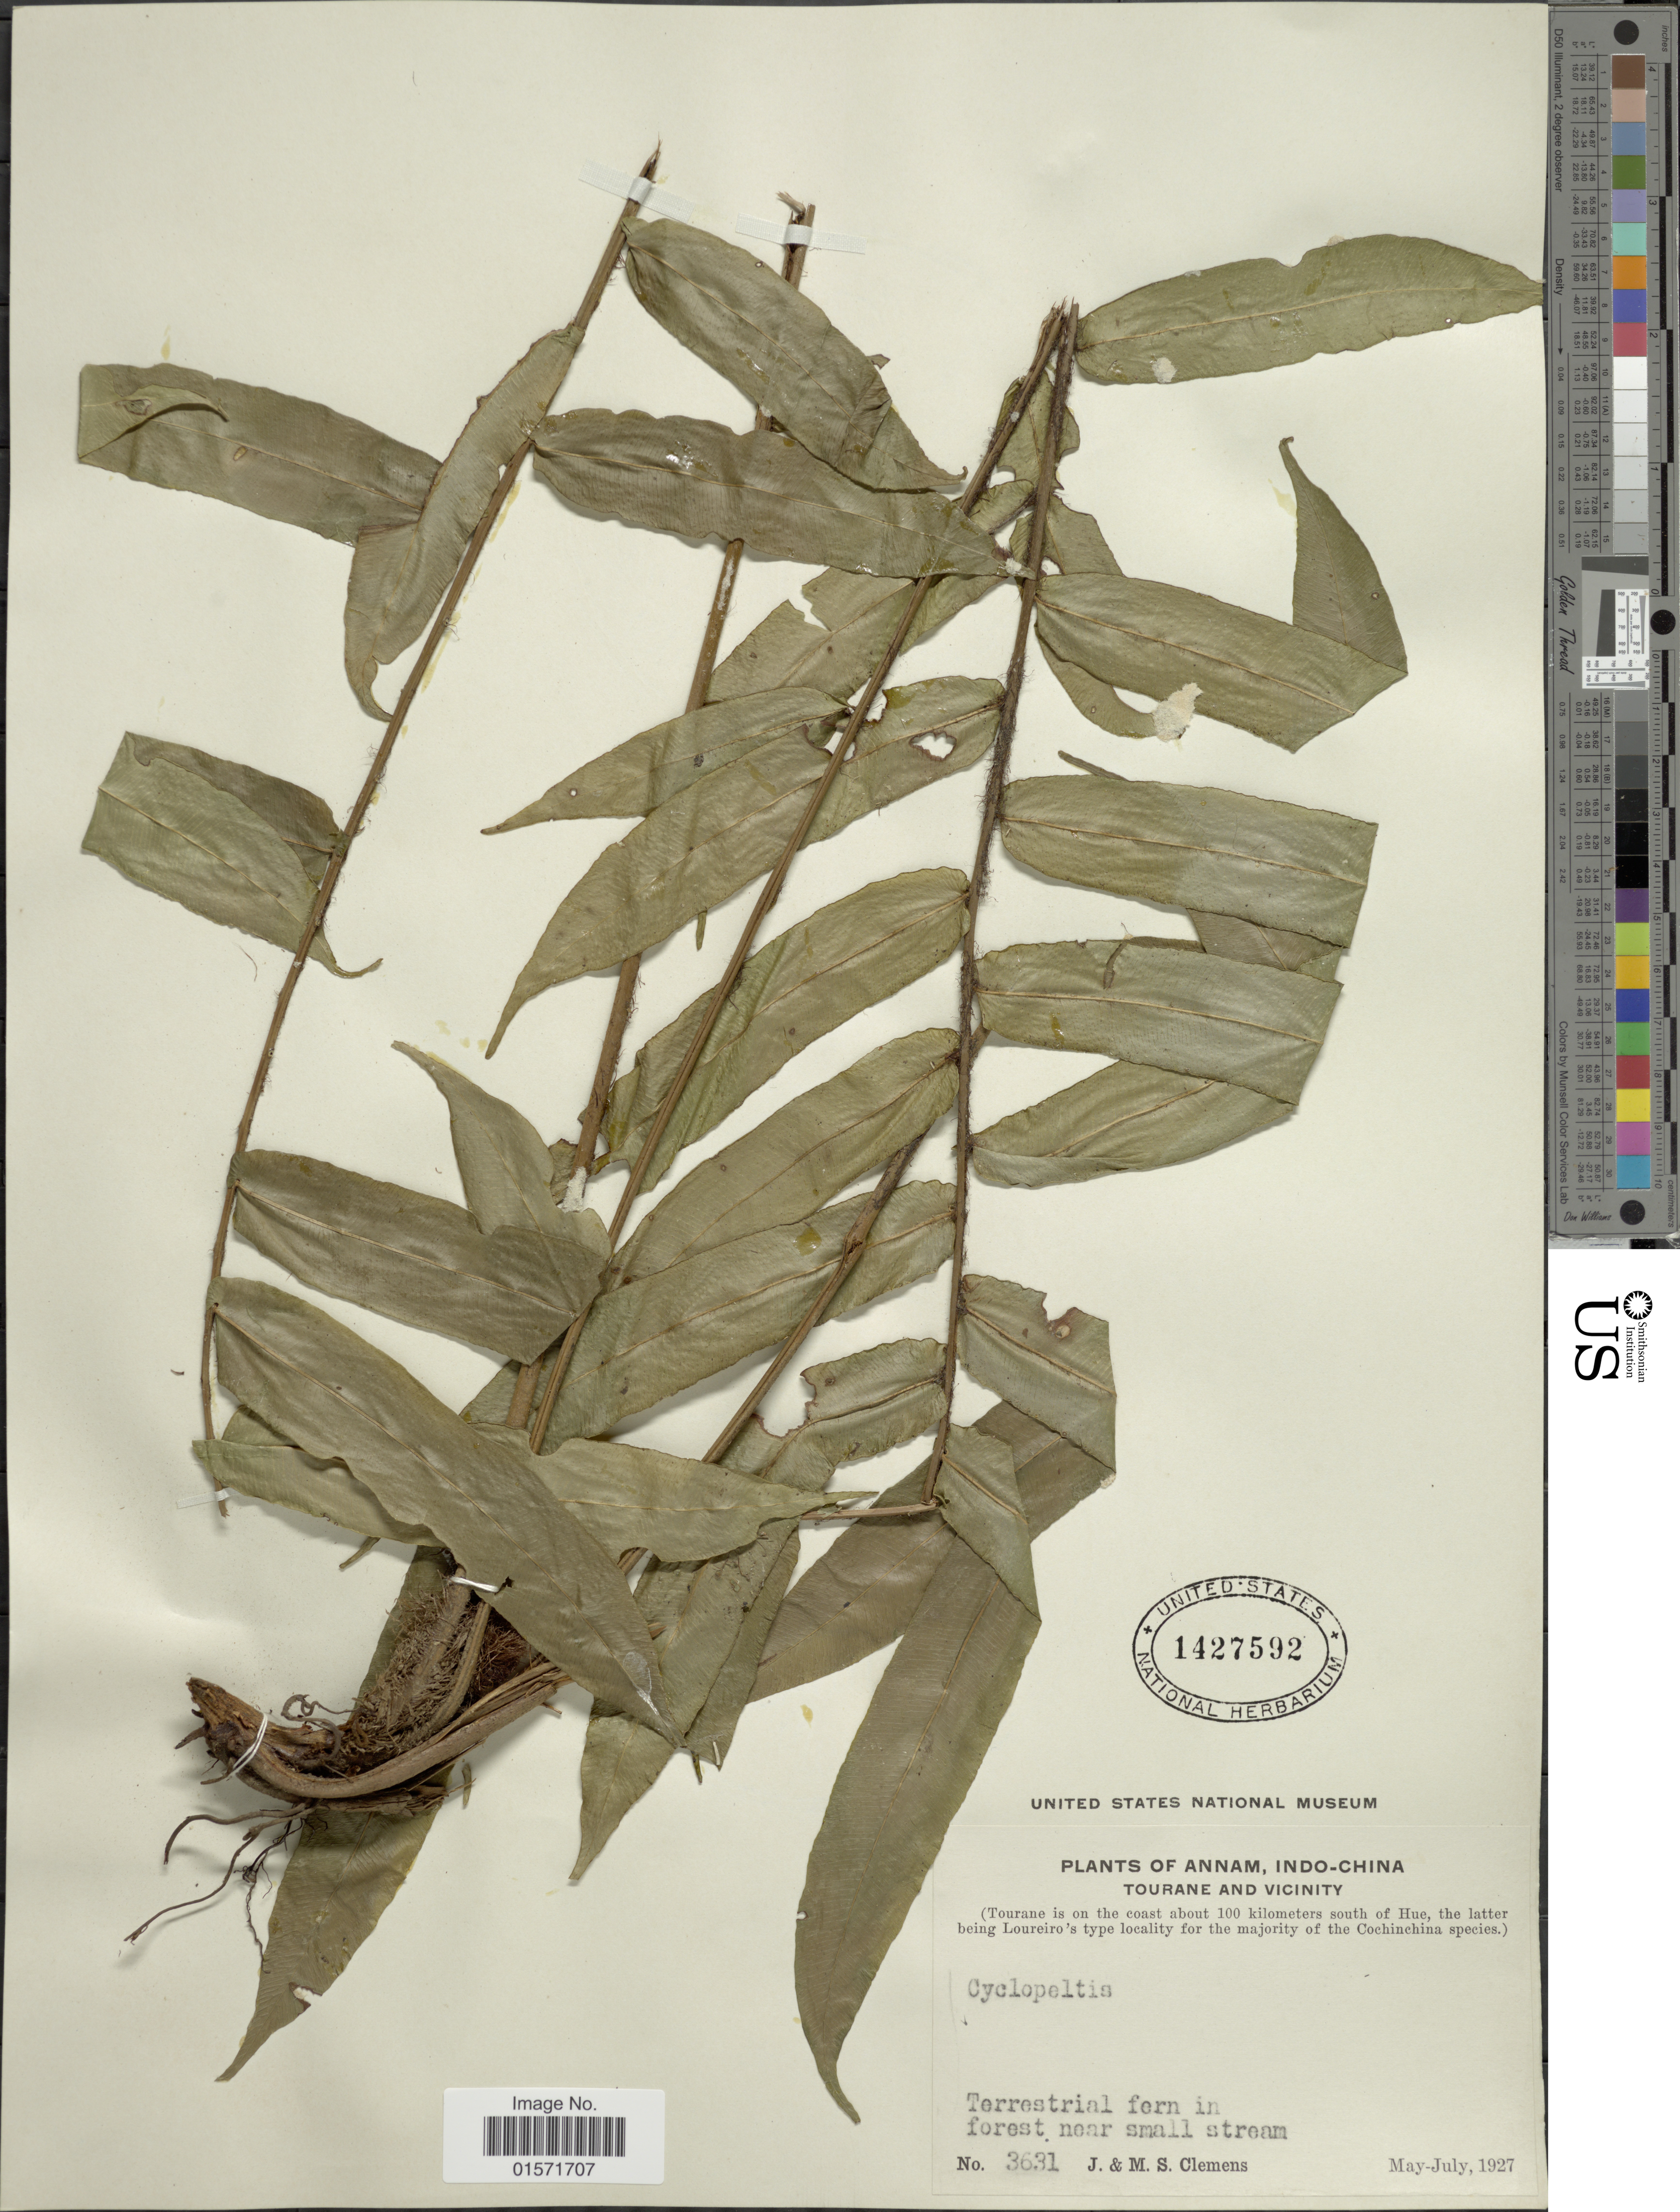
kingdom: Plantae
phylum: Tracheophyta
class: Polypodiopsida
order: Polypodiales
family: Lomariopsidaceae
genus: Cyclopeltis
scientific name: Cyclopeltis crenata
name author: (Fée) C. Chr.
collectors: J. Clemens & M. S. Clemens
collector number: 3631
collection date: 1927-05/1927-07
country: Vietnam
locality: Annam, Indo-China, Tourane and Vicinity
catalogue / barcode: US 1427592